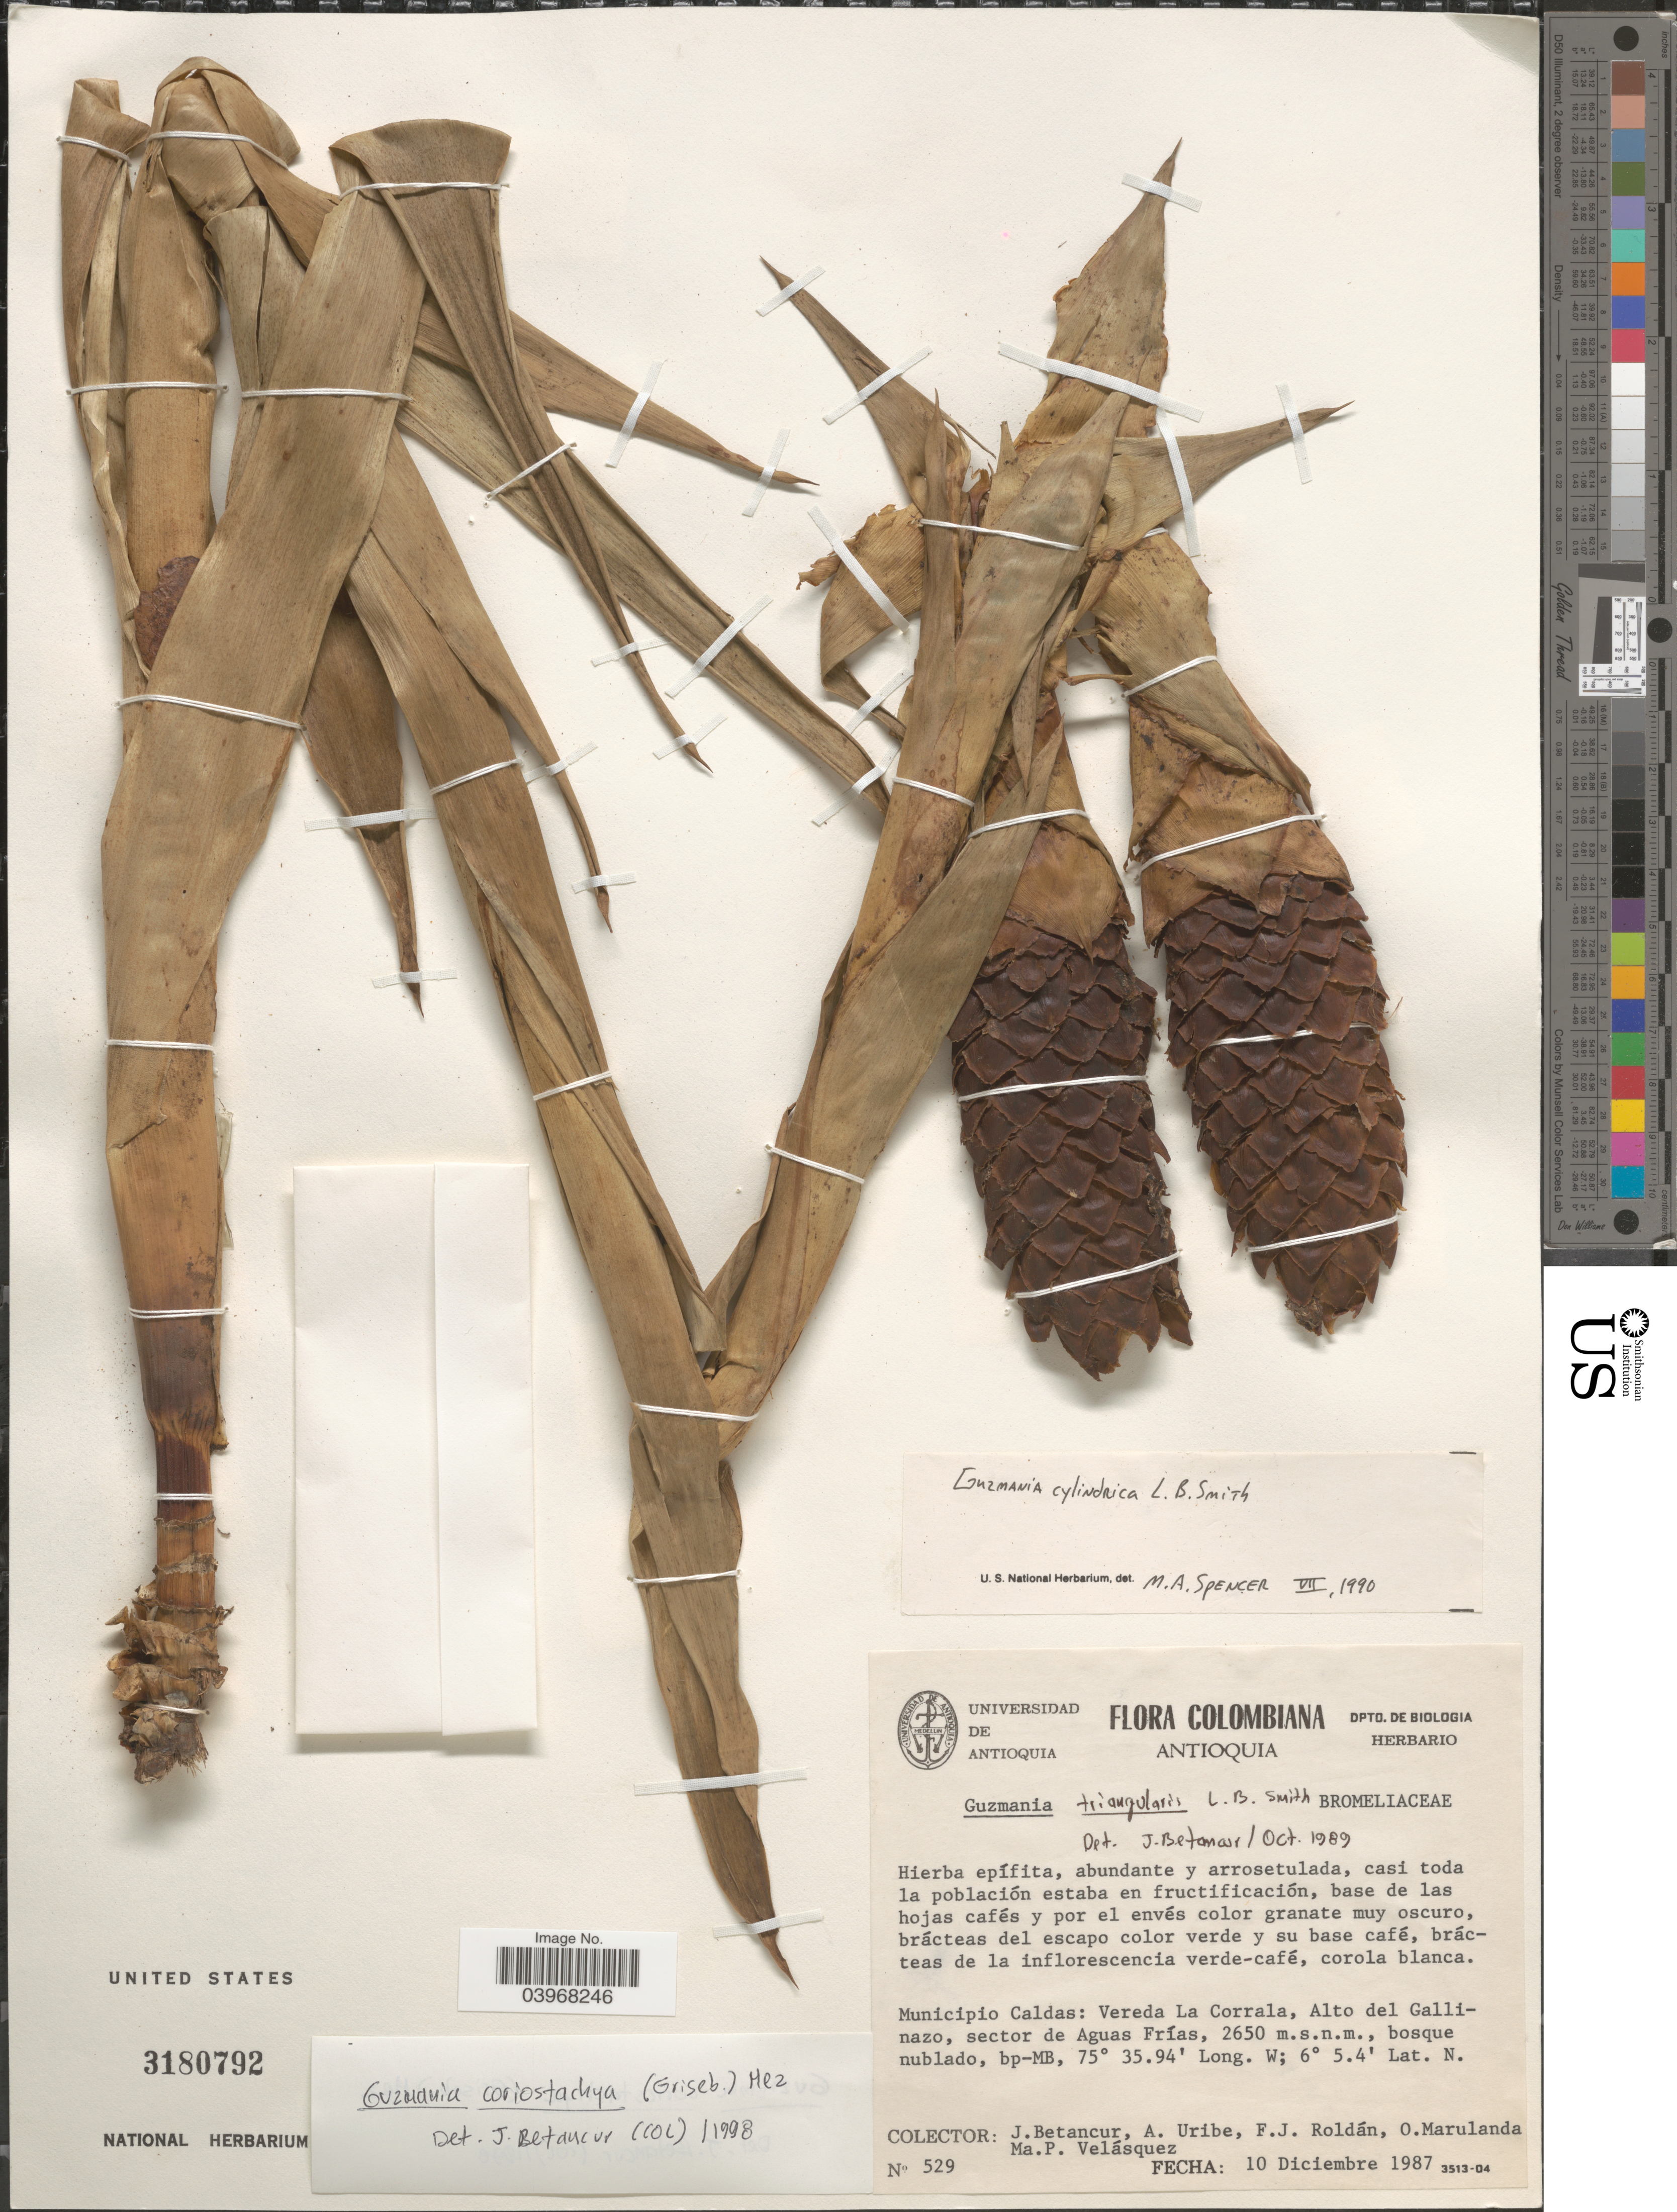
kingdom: Plantae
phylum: Tracheophyta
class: Liliopsida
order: Poales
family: Bromeliaceae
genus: Guzmania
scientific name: Guzmania coriostachya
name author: (Griseb.) Mez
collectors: J. Betancur, A. Uribe, F. J. Roldán, O. Marulanda & M. P. Velásquez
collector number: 529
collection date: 1987-12-10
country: Colombia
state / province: Antioquia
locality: Municipio Caldas: Vereda La Corrala, Alto del Gallinazo, sector de Aguas Frías.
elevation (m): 2650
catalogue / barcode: US 3180792